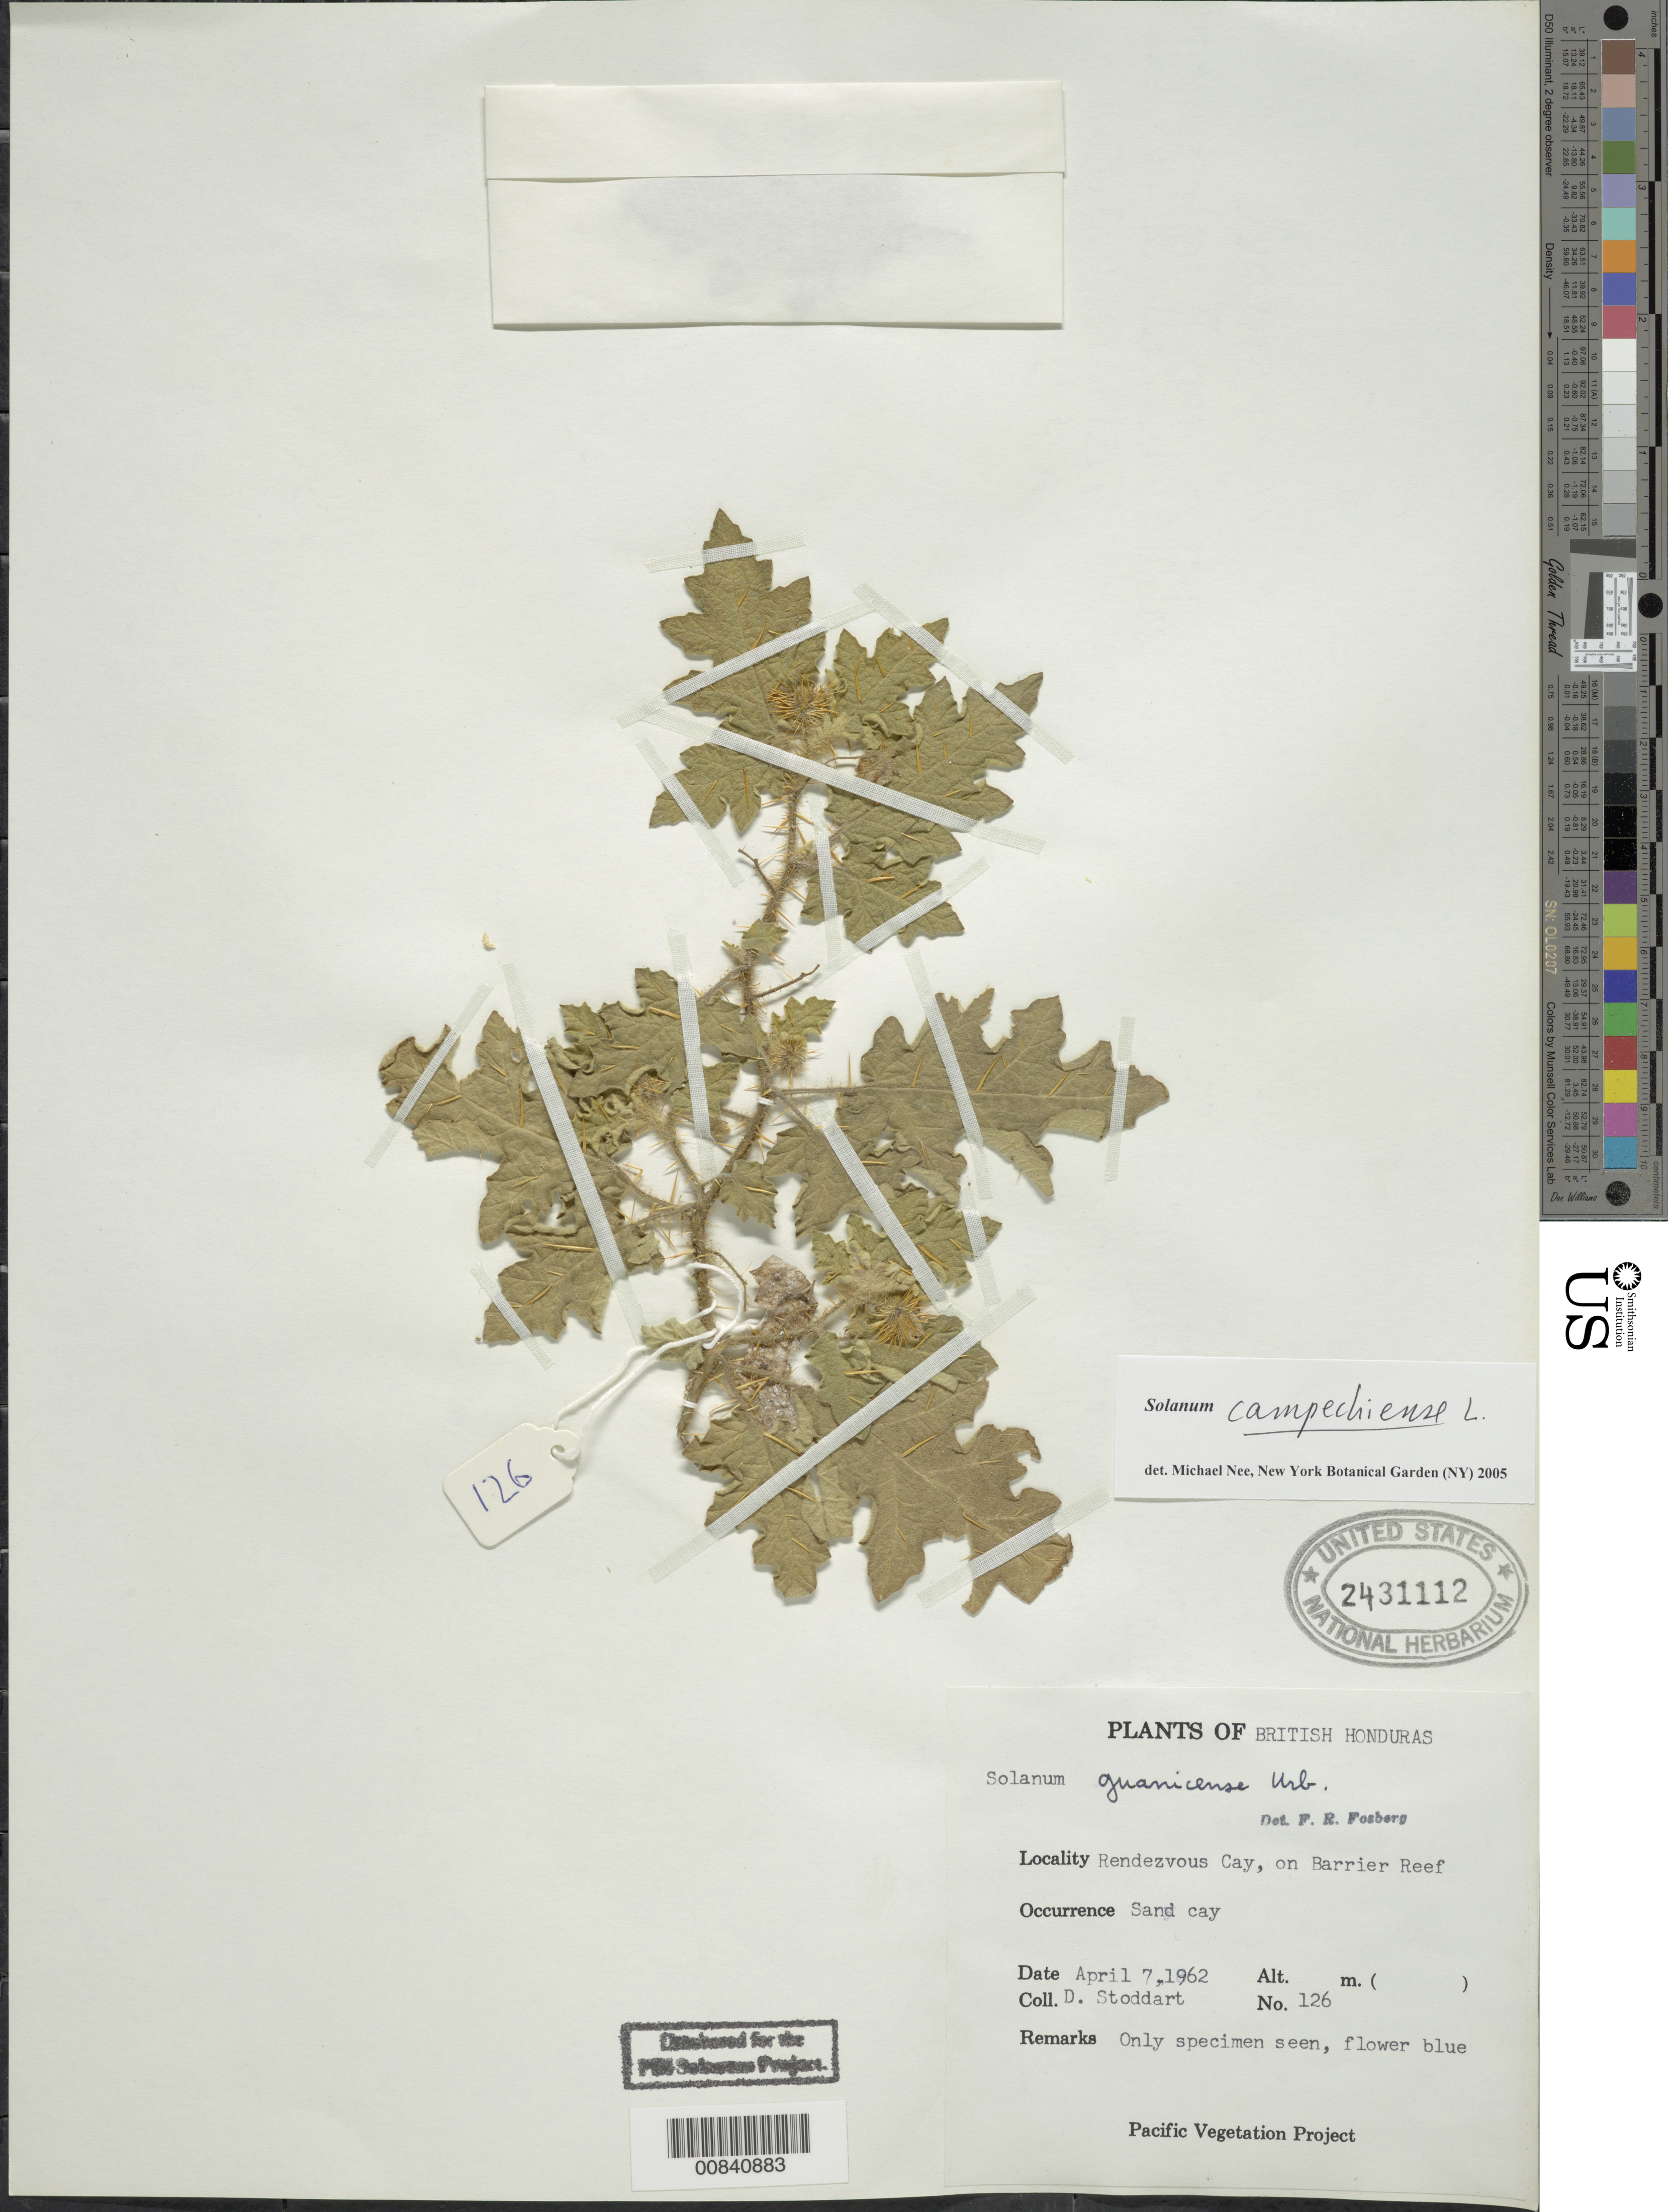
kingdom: Plantae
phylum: Tracheophyta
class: Magnoliopsida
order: Solanales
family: Solanaceae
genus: Solanum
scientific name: Solanum hindsianum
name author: Benth.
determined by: Nee, Michael H.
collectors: C. R. Orcutt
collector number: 1339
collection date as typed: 22 Mar 1886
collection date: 1886-03-22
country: United States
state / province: California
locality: Northern lower California.